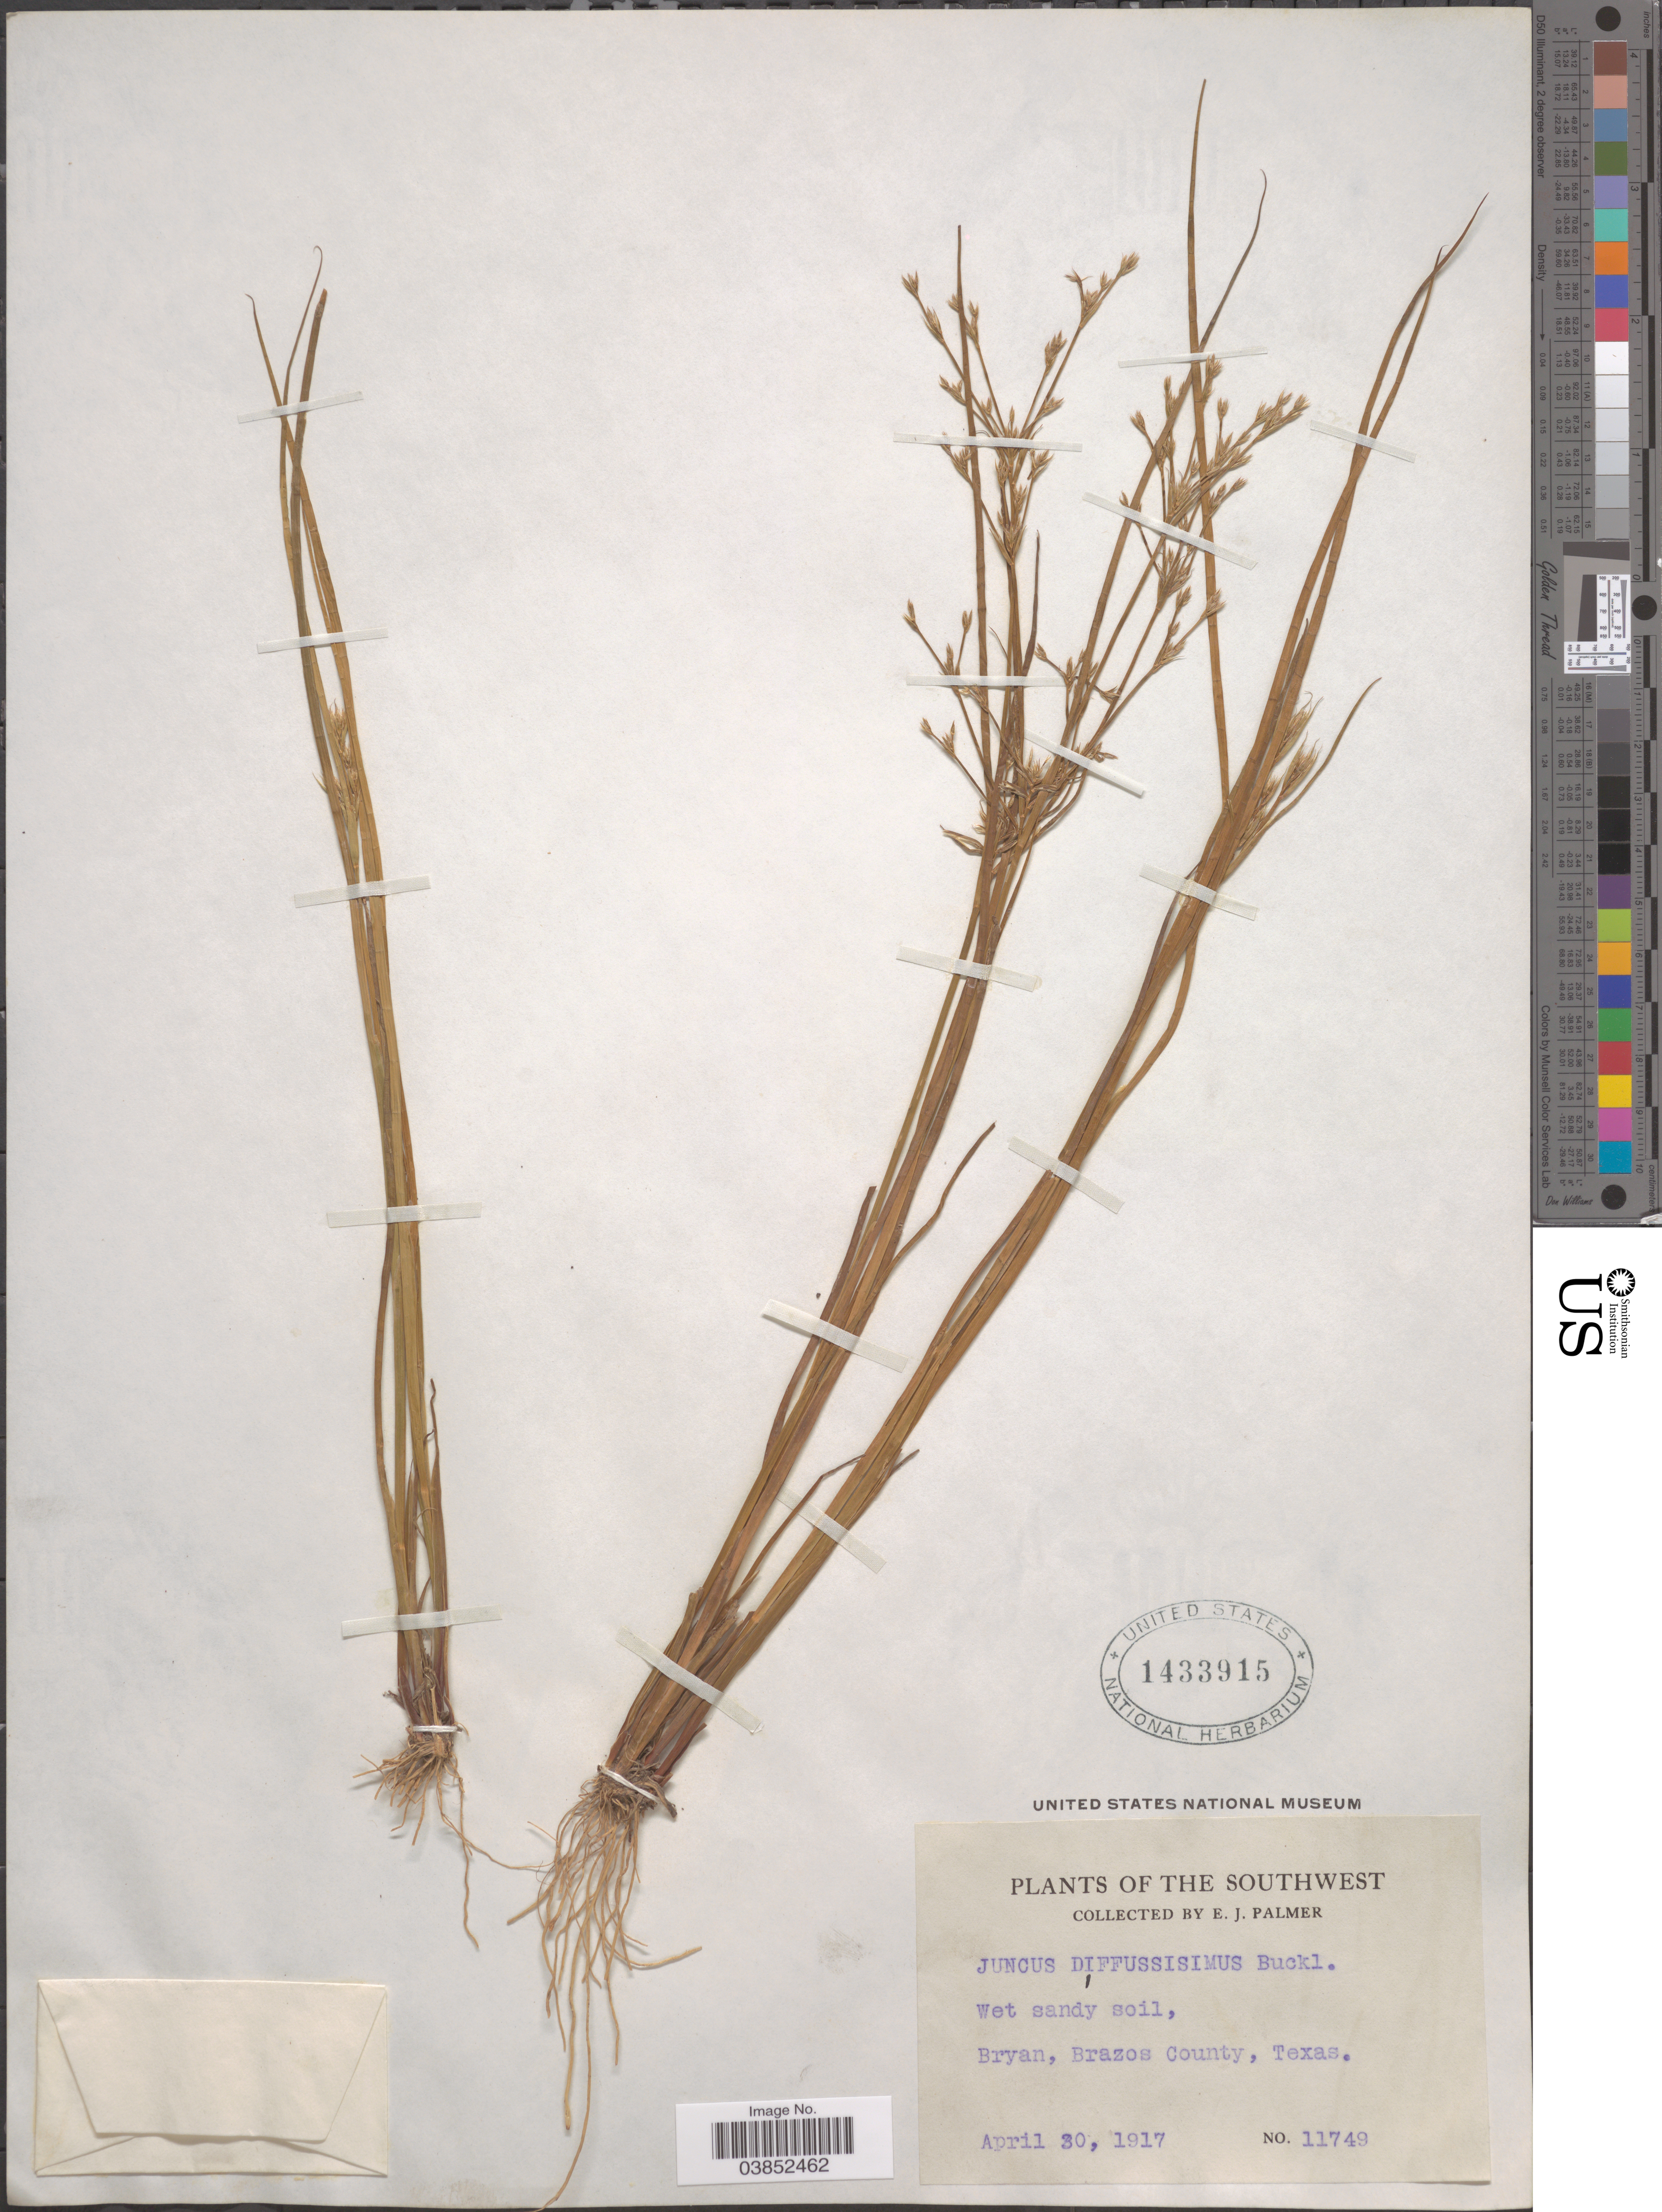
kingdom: Plantae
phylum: Tracheophyta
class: Liliopsida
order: Poales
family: Juncaceae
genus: Juncus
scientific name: Juncus diffusissimus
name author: Buckley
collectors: E. J. Palmer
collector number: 11749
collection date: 1917-04-30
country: United States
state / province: Texas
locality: The Southwest. Bryan, Brazos County.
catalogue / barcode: US 1433915